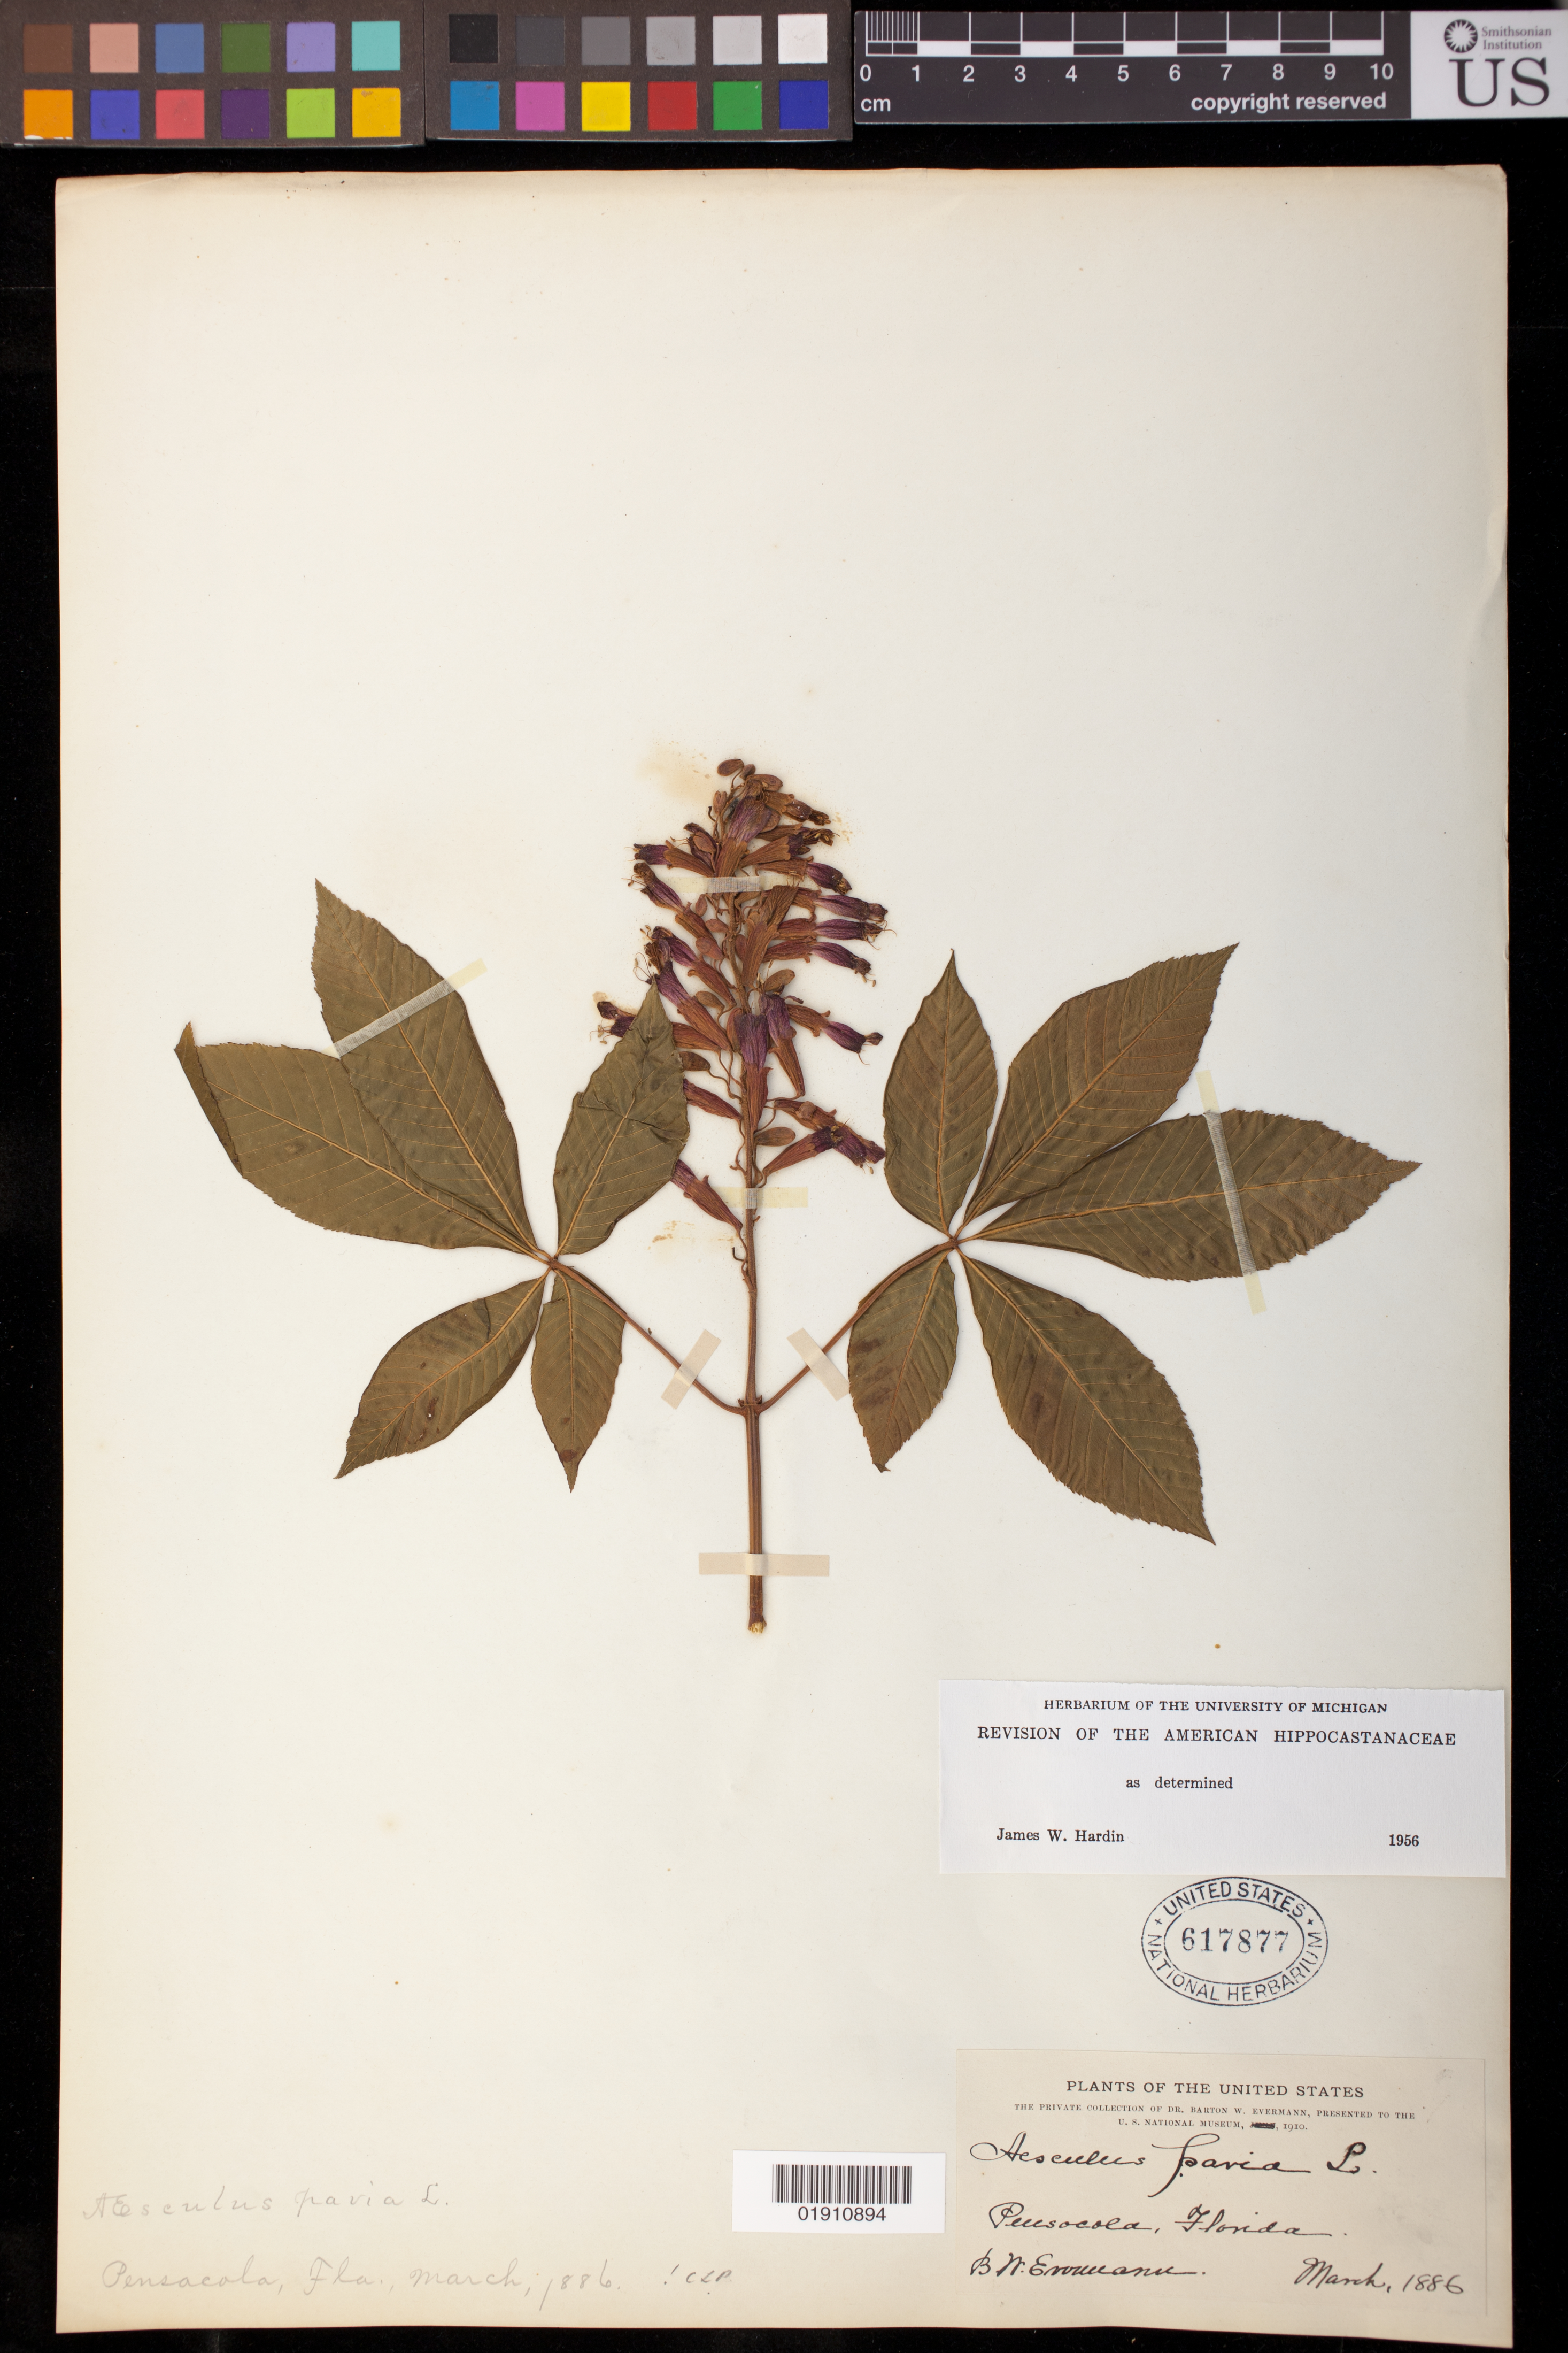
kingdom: Plantae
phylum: Tracheophyta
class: Magnoliopsida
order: Sapindales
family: Sapindaceae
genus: Aesculus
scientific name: Aesculus pavia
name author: L.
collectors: B. W. Evermann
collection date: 1886-03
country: United States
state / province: Florida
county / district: Escambia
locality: Pensacola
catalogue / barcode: US 617877